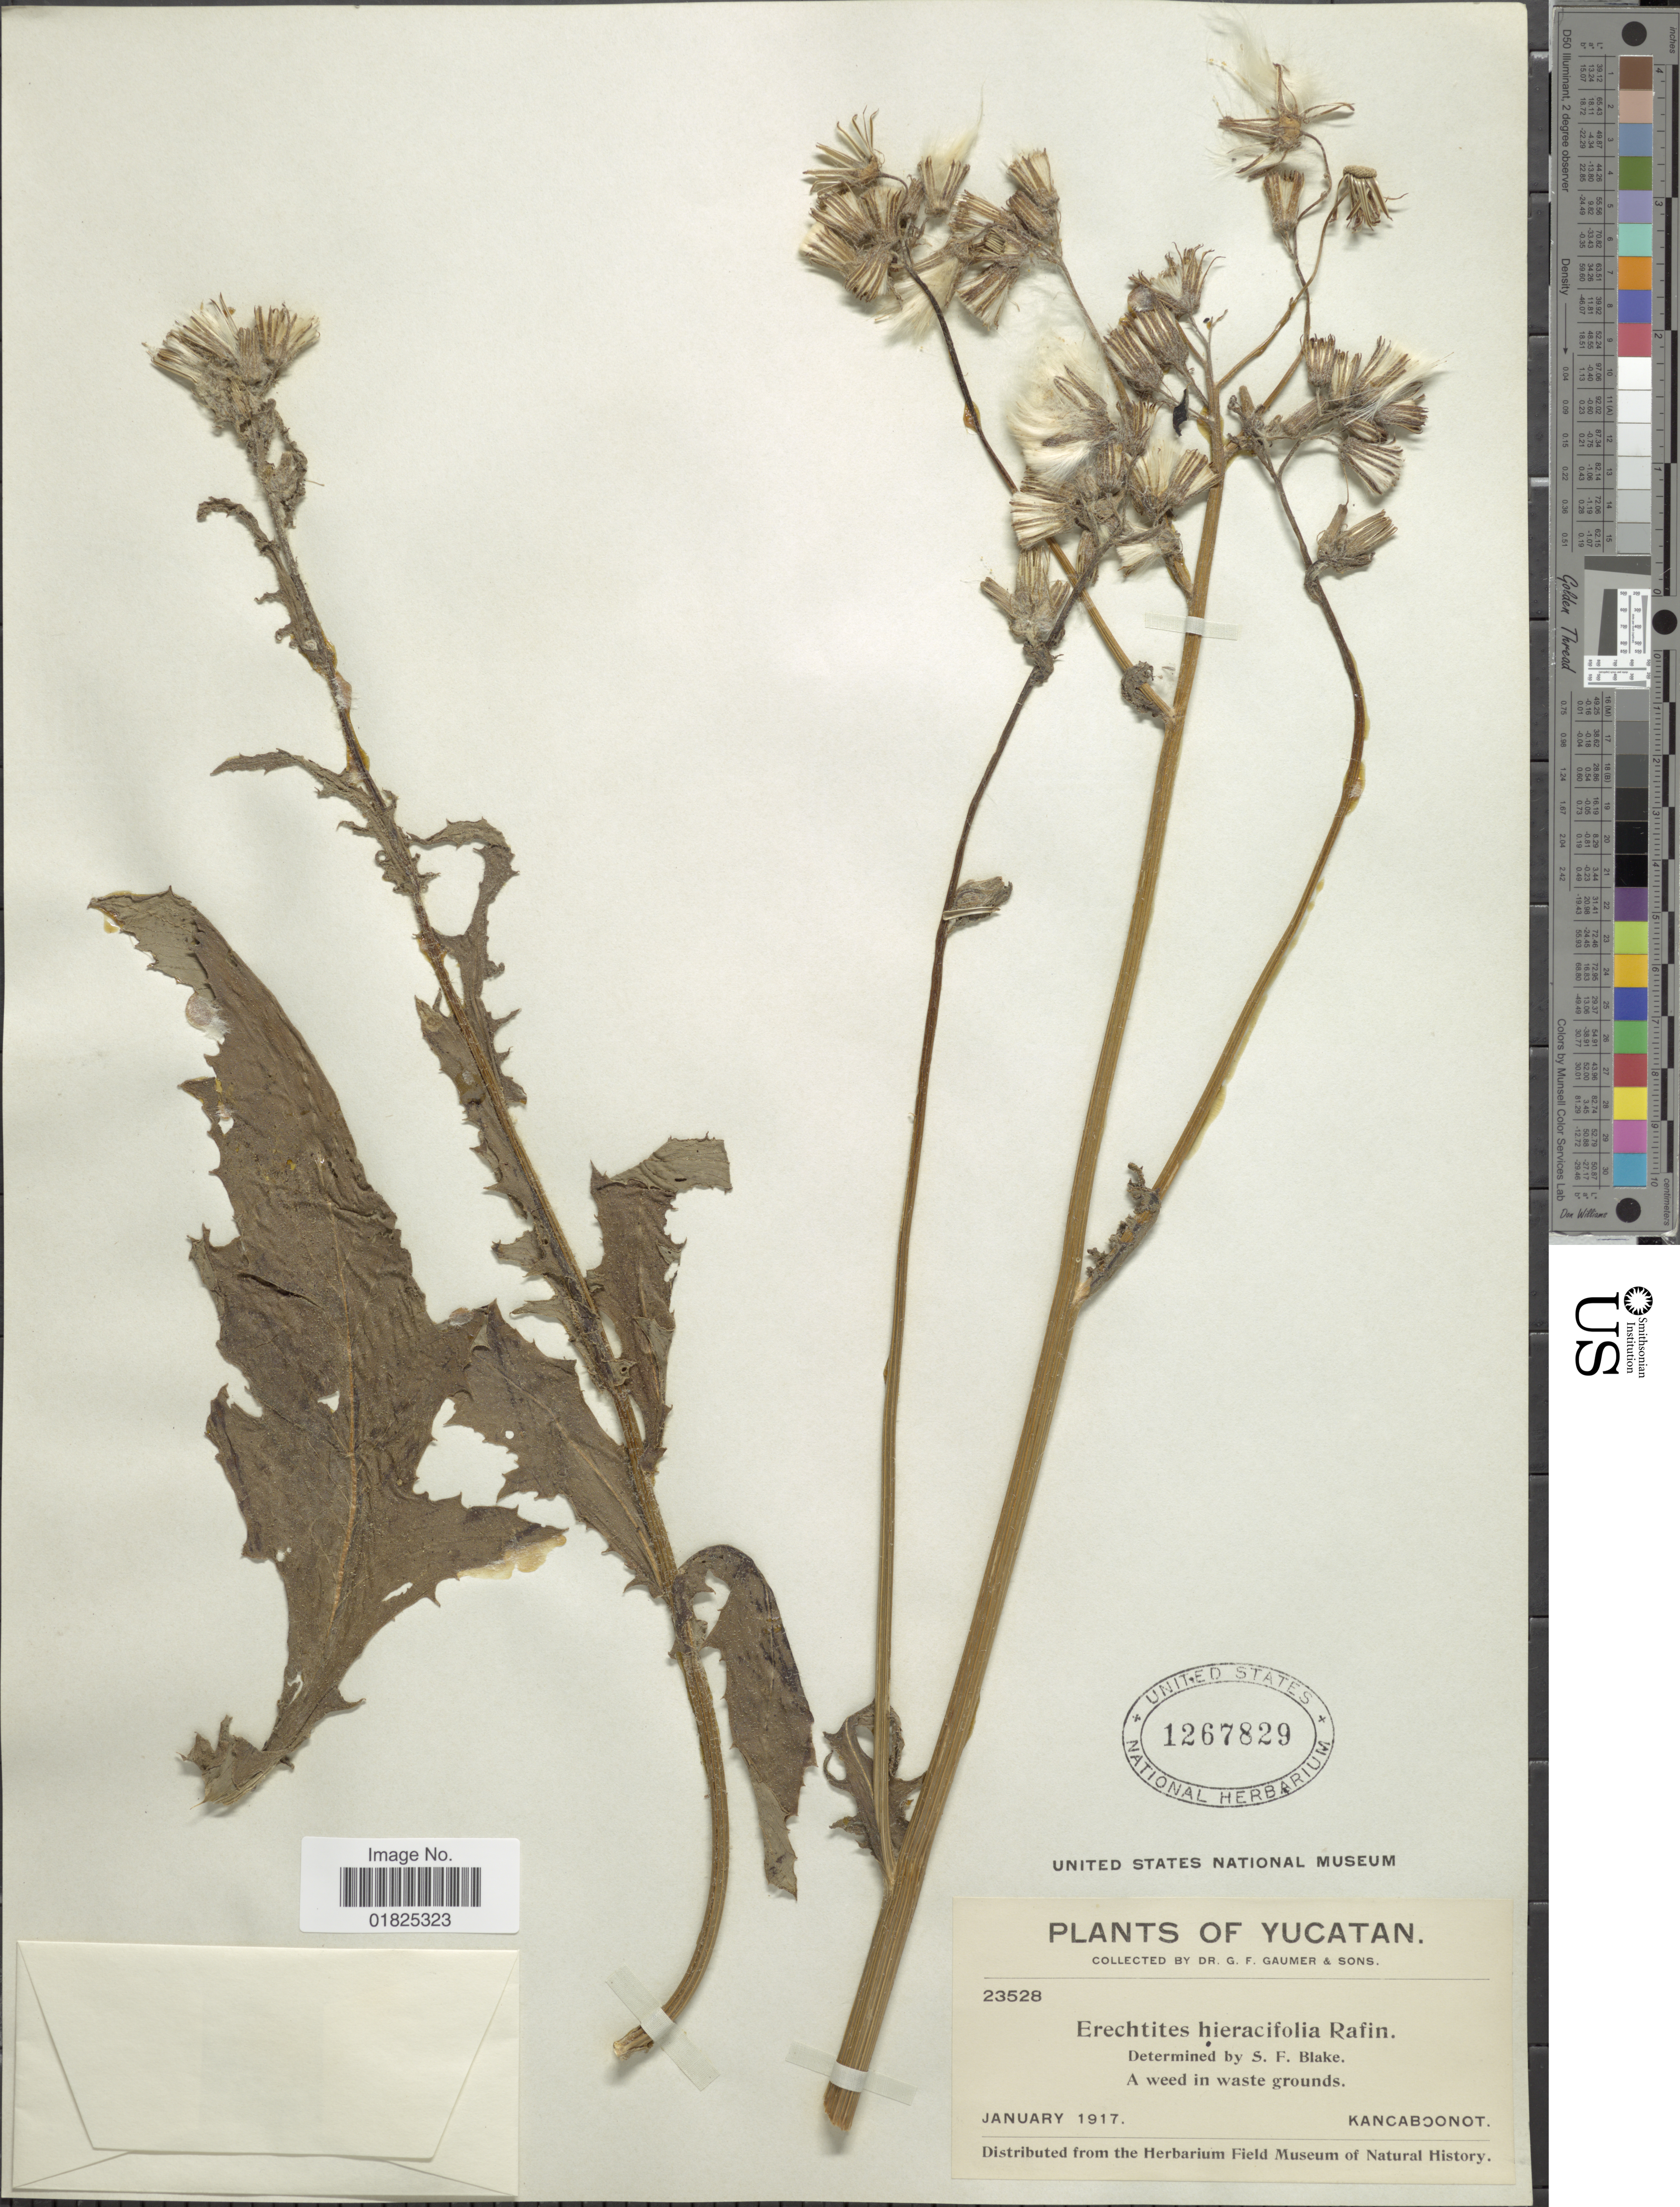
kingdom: Plantae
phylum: Tracheophyta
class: Magnoliopsida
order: Asterales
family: Asteraceae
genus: Erechtites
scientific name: Erechtites hieraciifolius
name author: (L.) Raf. ex DC.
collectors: G. F. Gaumer & et al.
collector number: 23528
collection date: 1917-01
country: Mexico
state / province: Yucatán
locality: Kancaboonot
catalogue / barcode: US 1267829